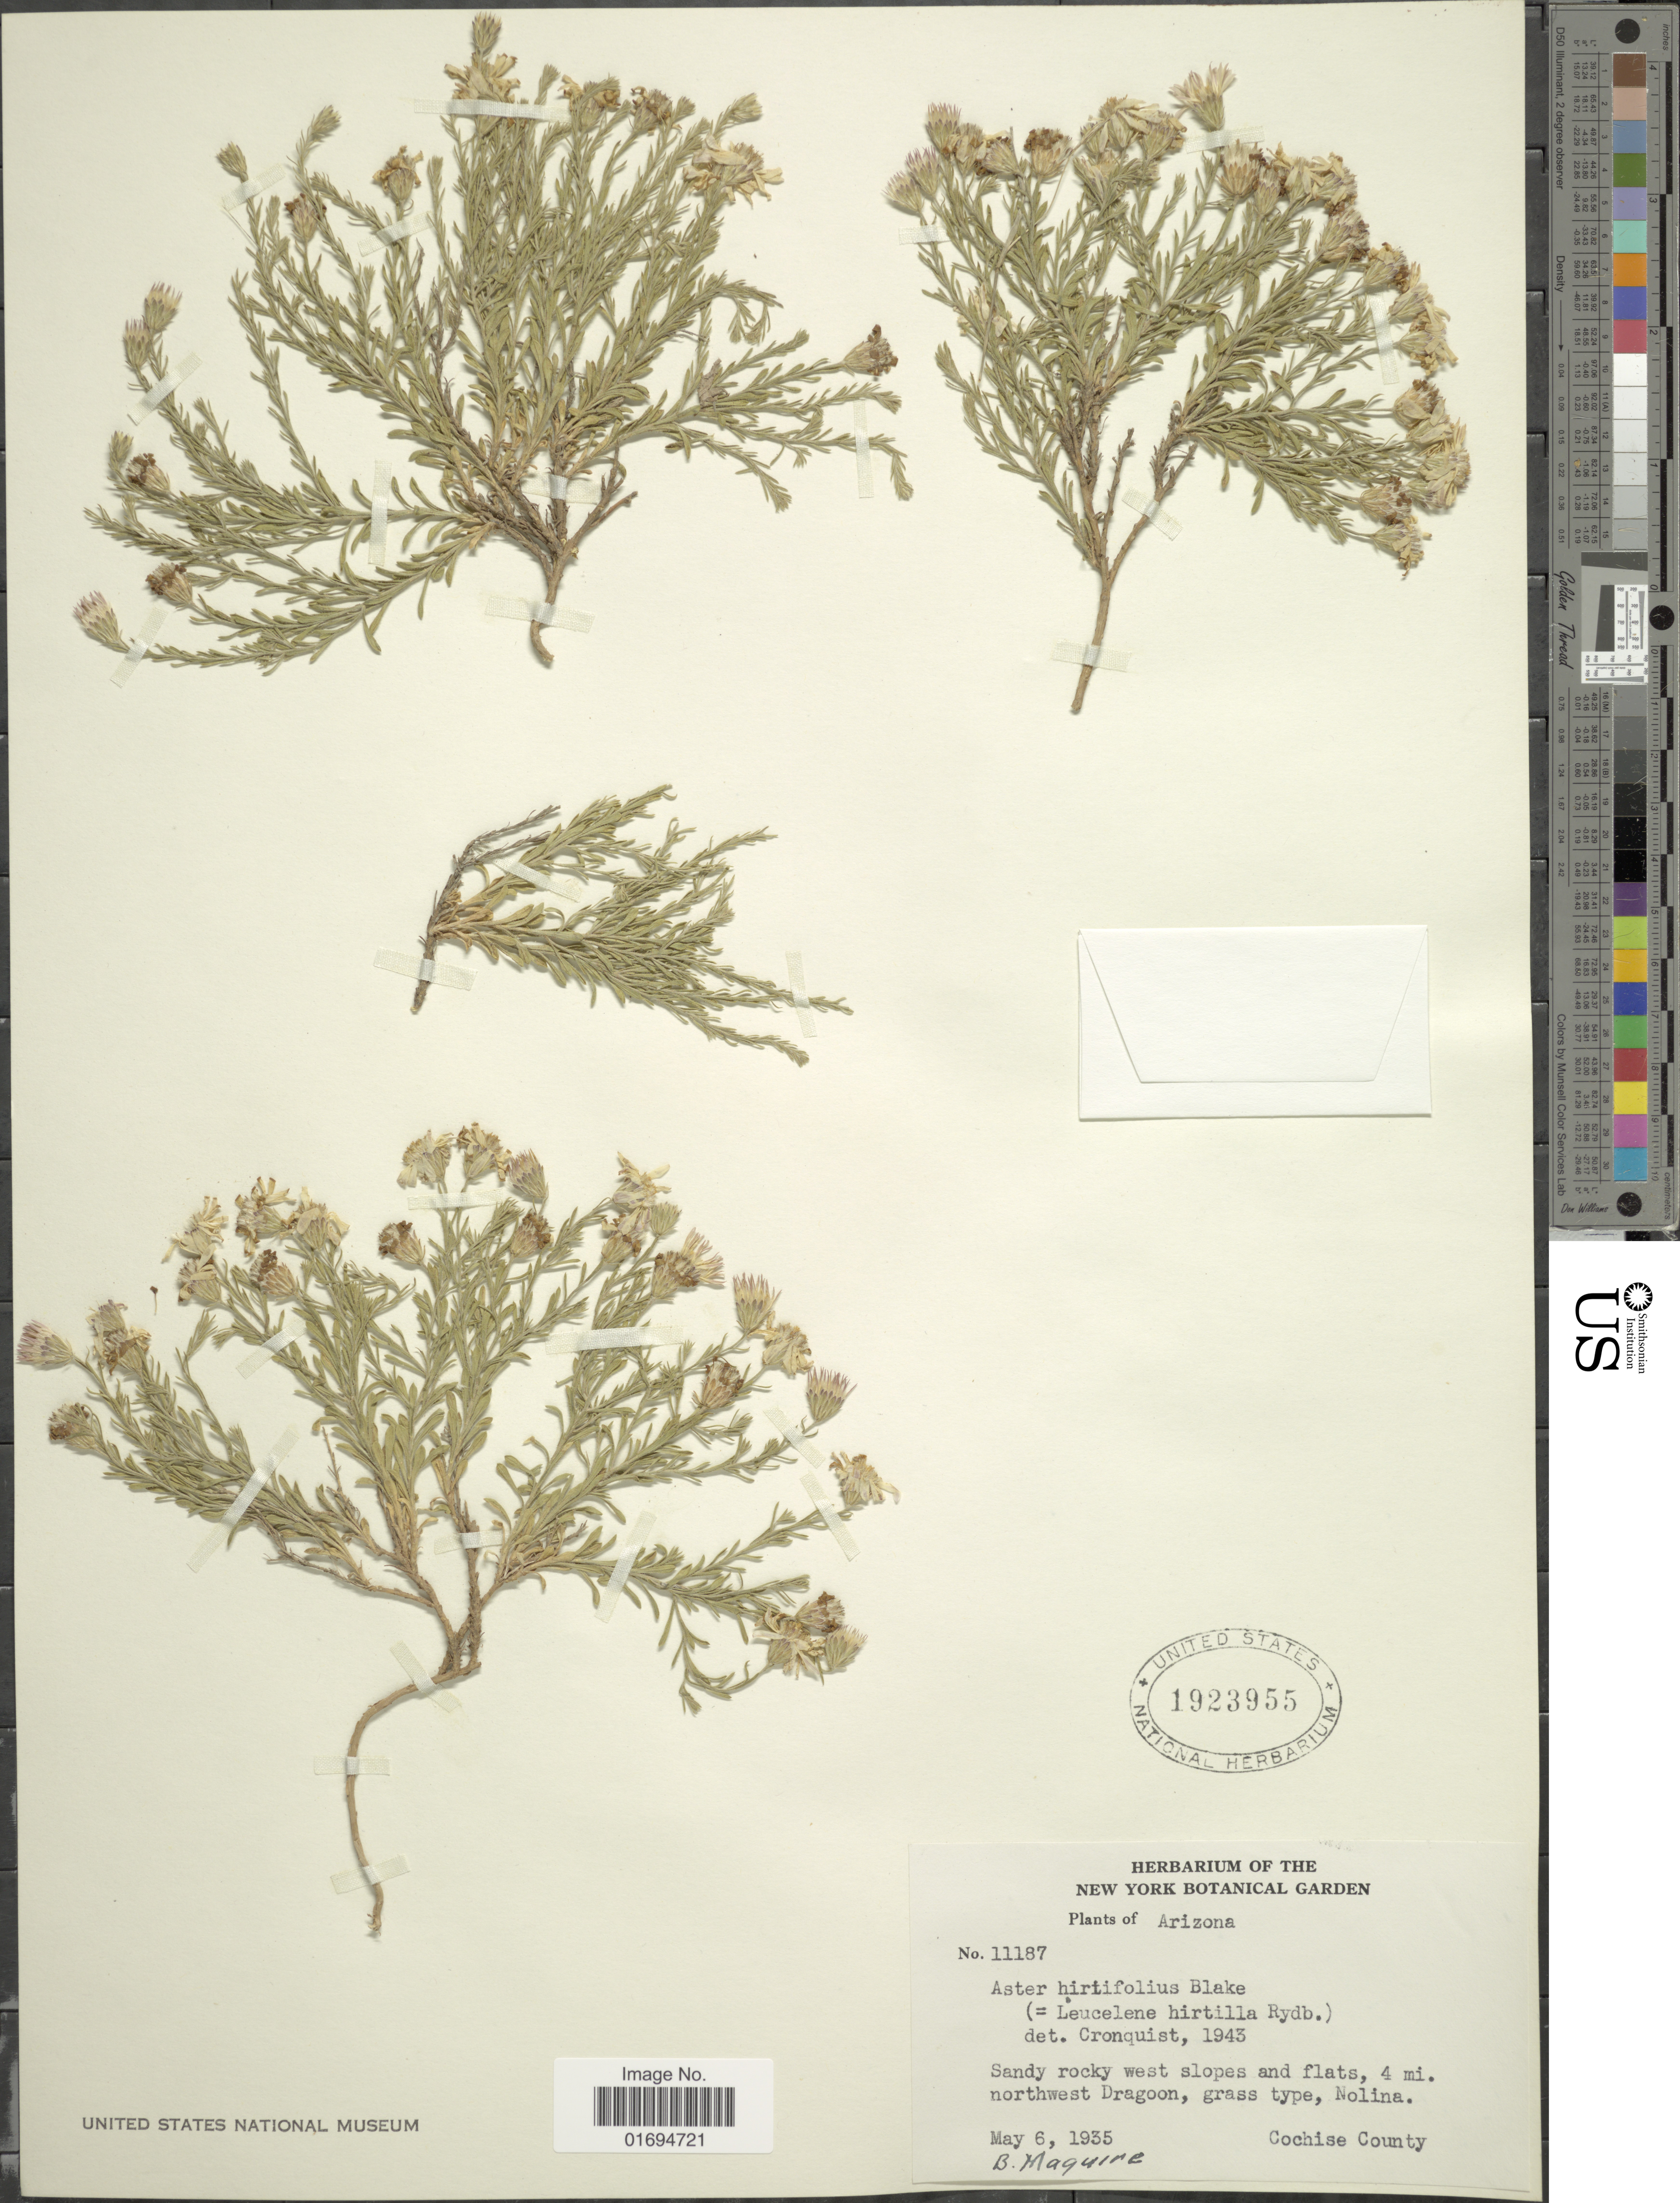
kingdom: Plantae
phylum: Tracheophyta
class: Magnoliopsida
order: Asterales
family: Asteraceae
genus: Chaetopappa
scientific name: Chaetopappa ericoides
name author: (Torr.) G.L. Nesom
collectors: B. Maguire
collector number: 11187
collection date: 1935-05-06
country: United States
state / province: Arizona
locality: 4 mi.northwest Dragoon, grass type, Nolina, Cochise County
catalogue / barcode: US 1923955